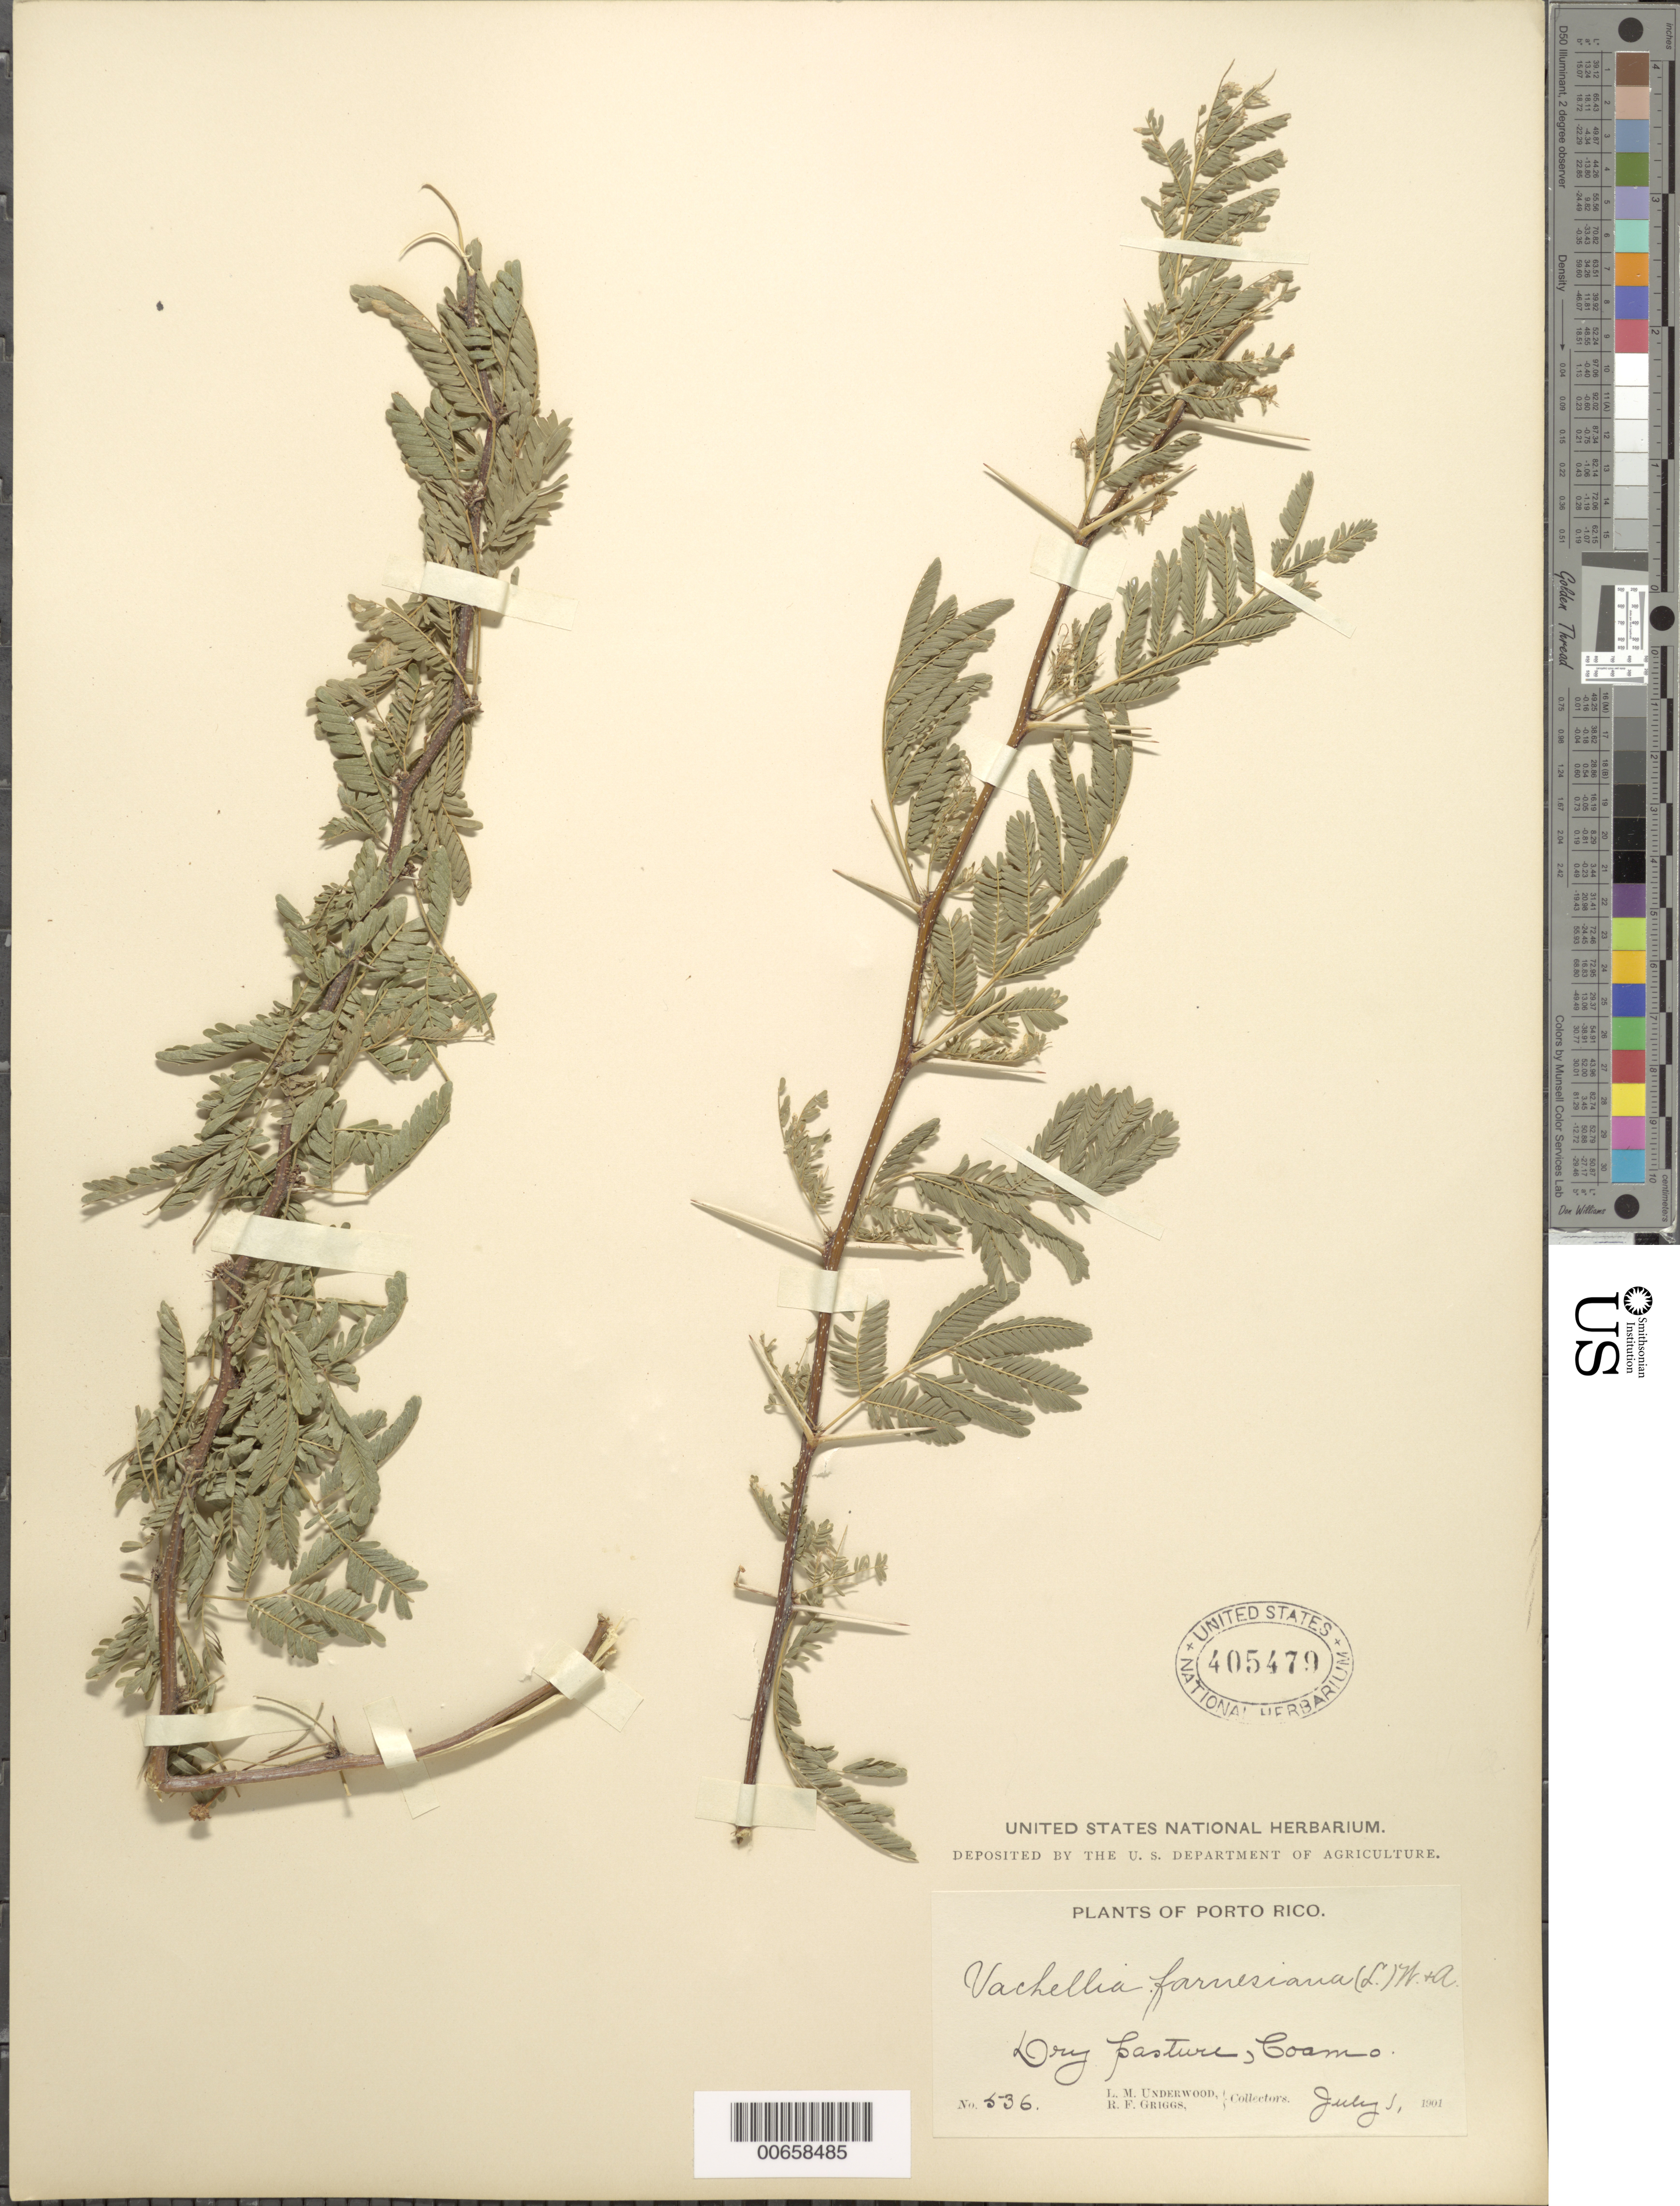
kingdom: Plantae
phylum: Tracheophyta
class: Magnoliopsida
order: Fabales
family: Fabaceae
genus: Vachellia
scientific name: Vachellia farnesiana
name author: (L.) Wight & Arn.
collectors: L. M. Underwood & R. F. Griggs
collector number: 536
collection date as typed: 01 Jul 1901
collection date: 1901-07-01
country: Puerto Rico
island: Greater Antilles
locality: Coamo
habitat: Dry pasture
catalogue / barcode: US 405479